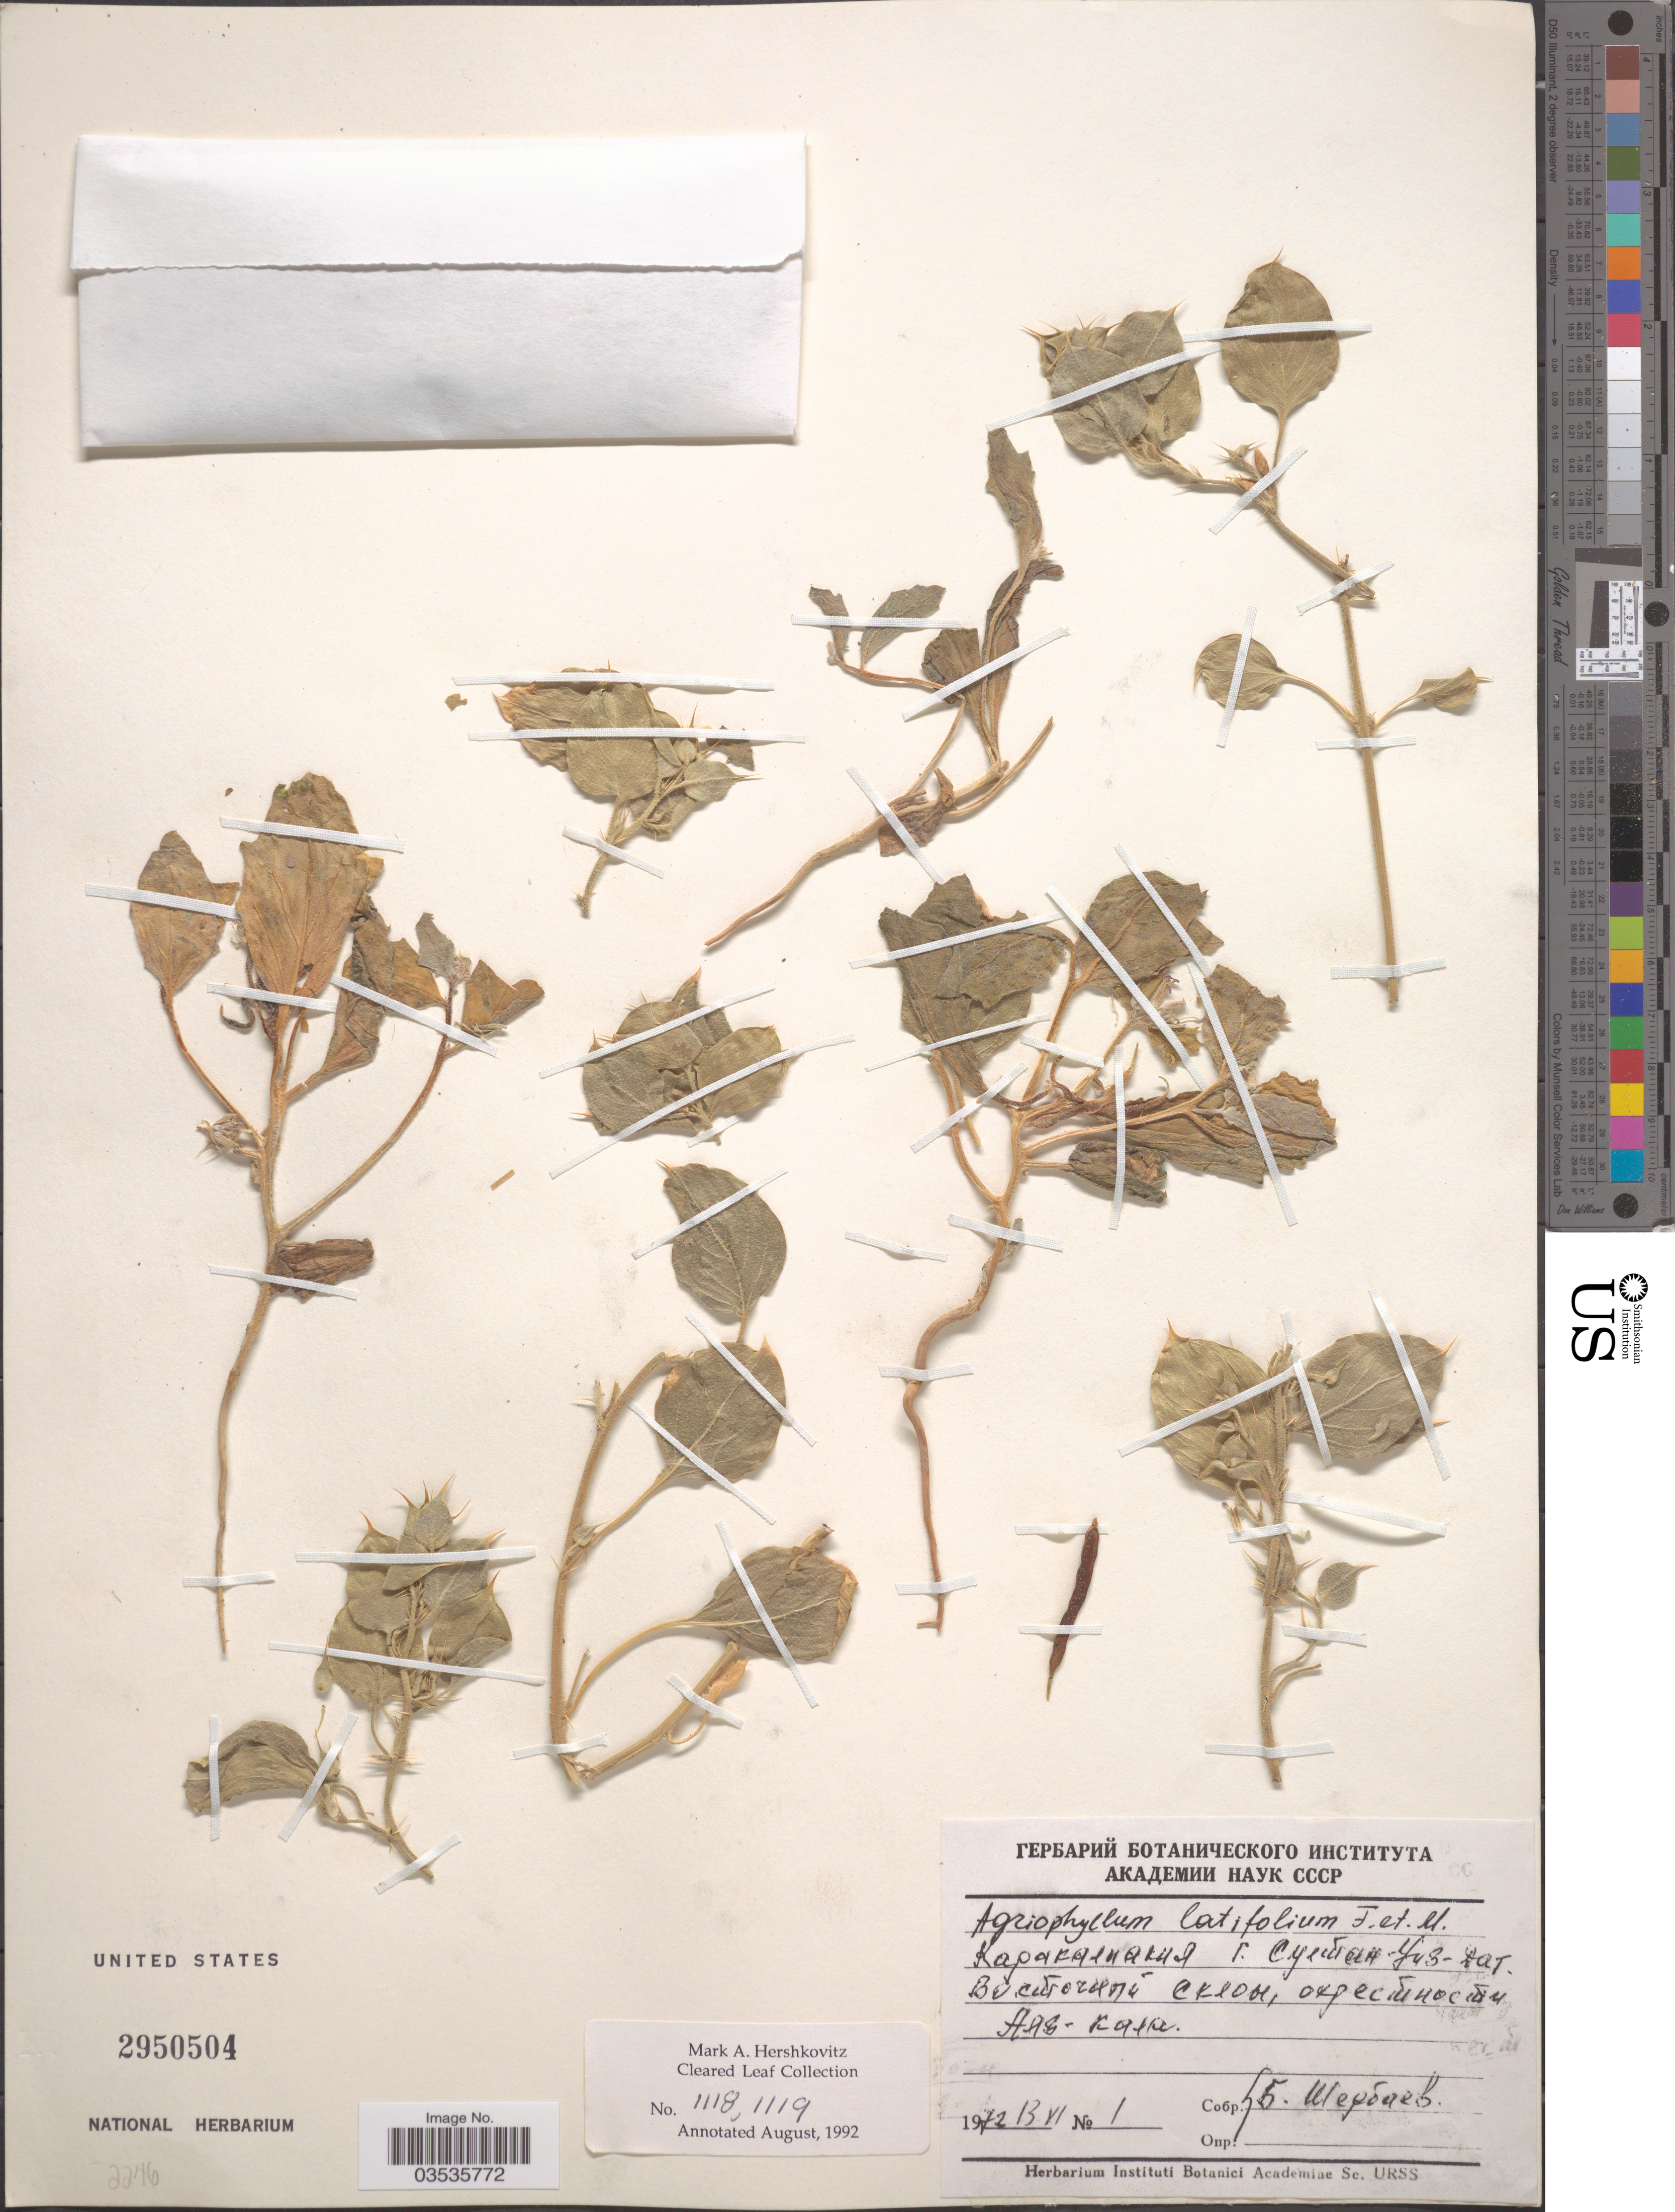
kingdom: Plantae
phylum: Tracheophyta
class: Magnoliopsida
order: Caryophyllales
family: Amaranthaceae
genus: Agriophyllum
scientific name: Agriophyllum latifolium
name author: Fisch. & C.A. Mey.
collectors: B. Scherbaev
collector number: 1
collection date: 1972-06-13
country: Uzbekistan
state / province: Qoraqalpog'iston Republikasi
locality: Vicinity of Ayaz Kale.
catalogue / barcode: US 2950504